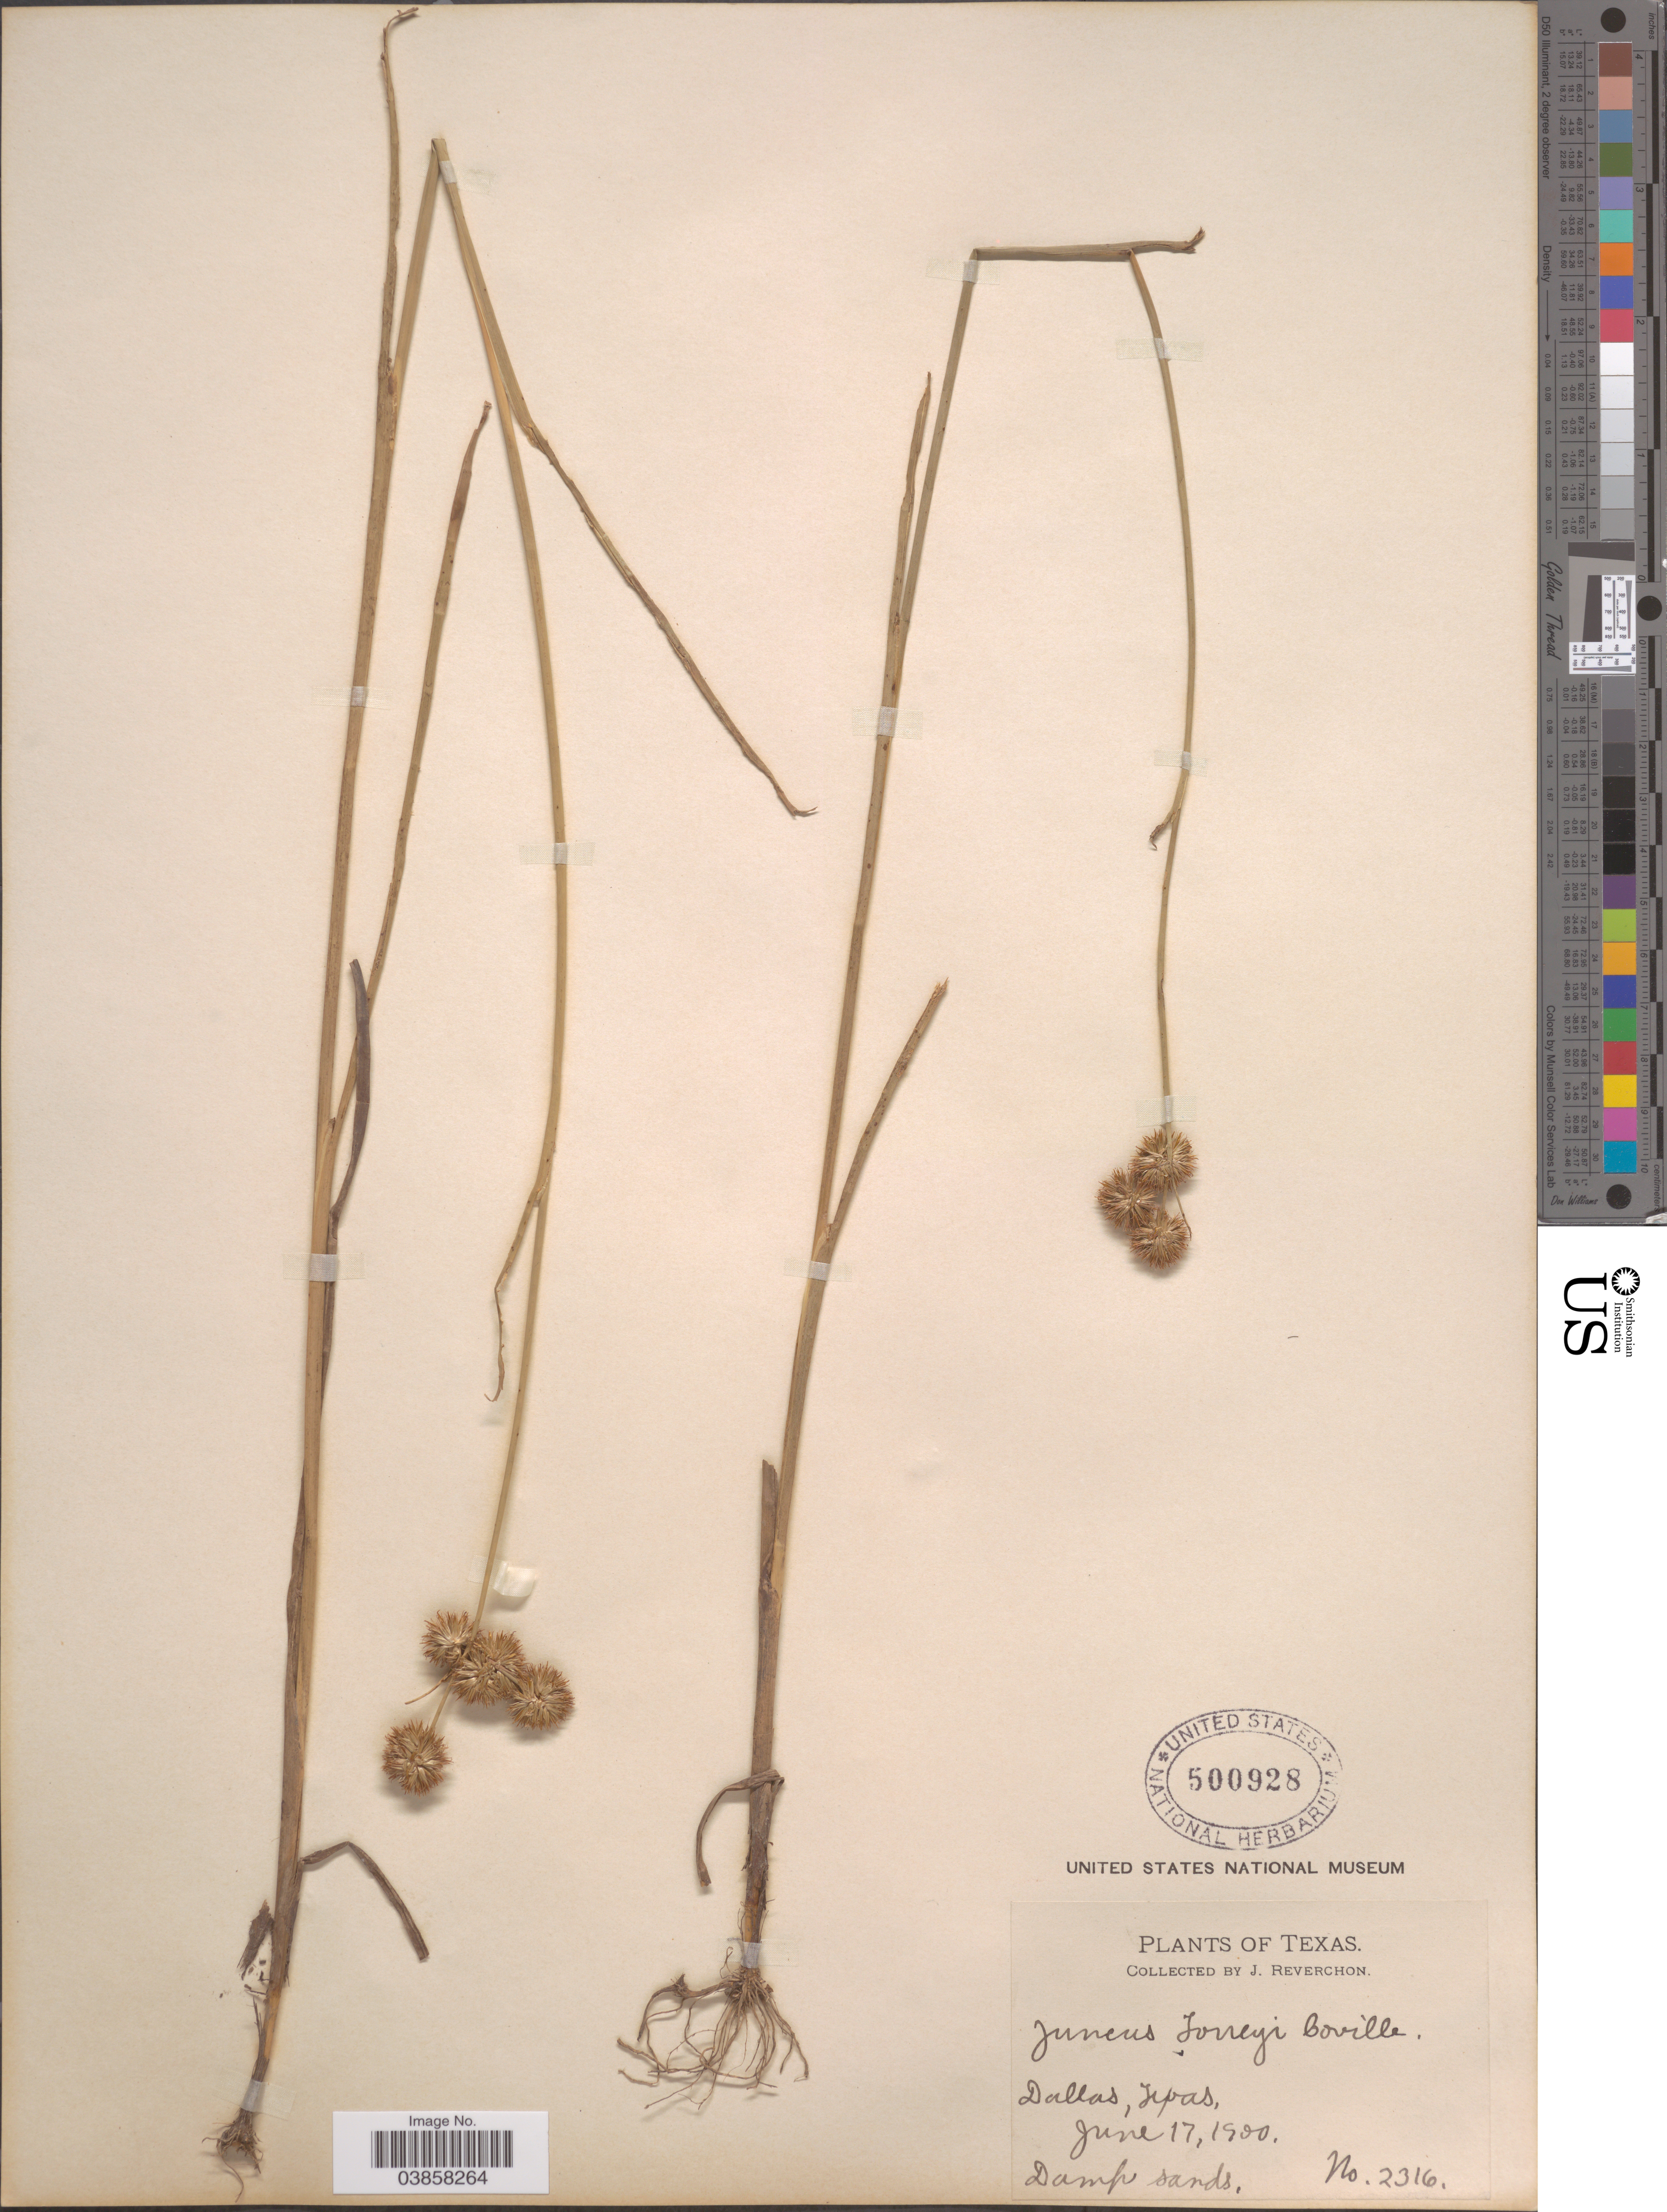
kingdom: Plantae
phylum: Tracheophyta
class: Liliopsida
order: Poales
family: Juncaceae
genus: Juncus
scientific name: Juncus torreyi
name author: Coville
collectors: J. Reverchon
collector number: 2316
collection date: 1900-06-17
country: United States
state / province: Texas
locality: Dallas.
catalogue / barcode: US 500928